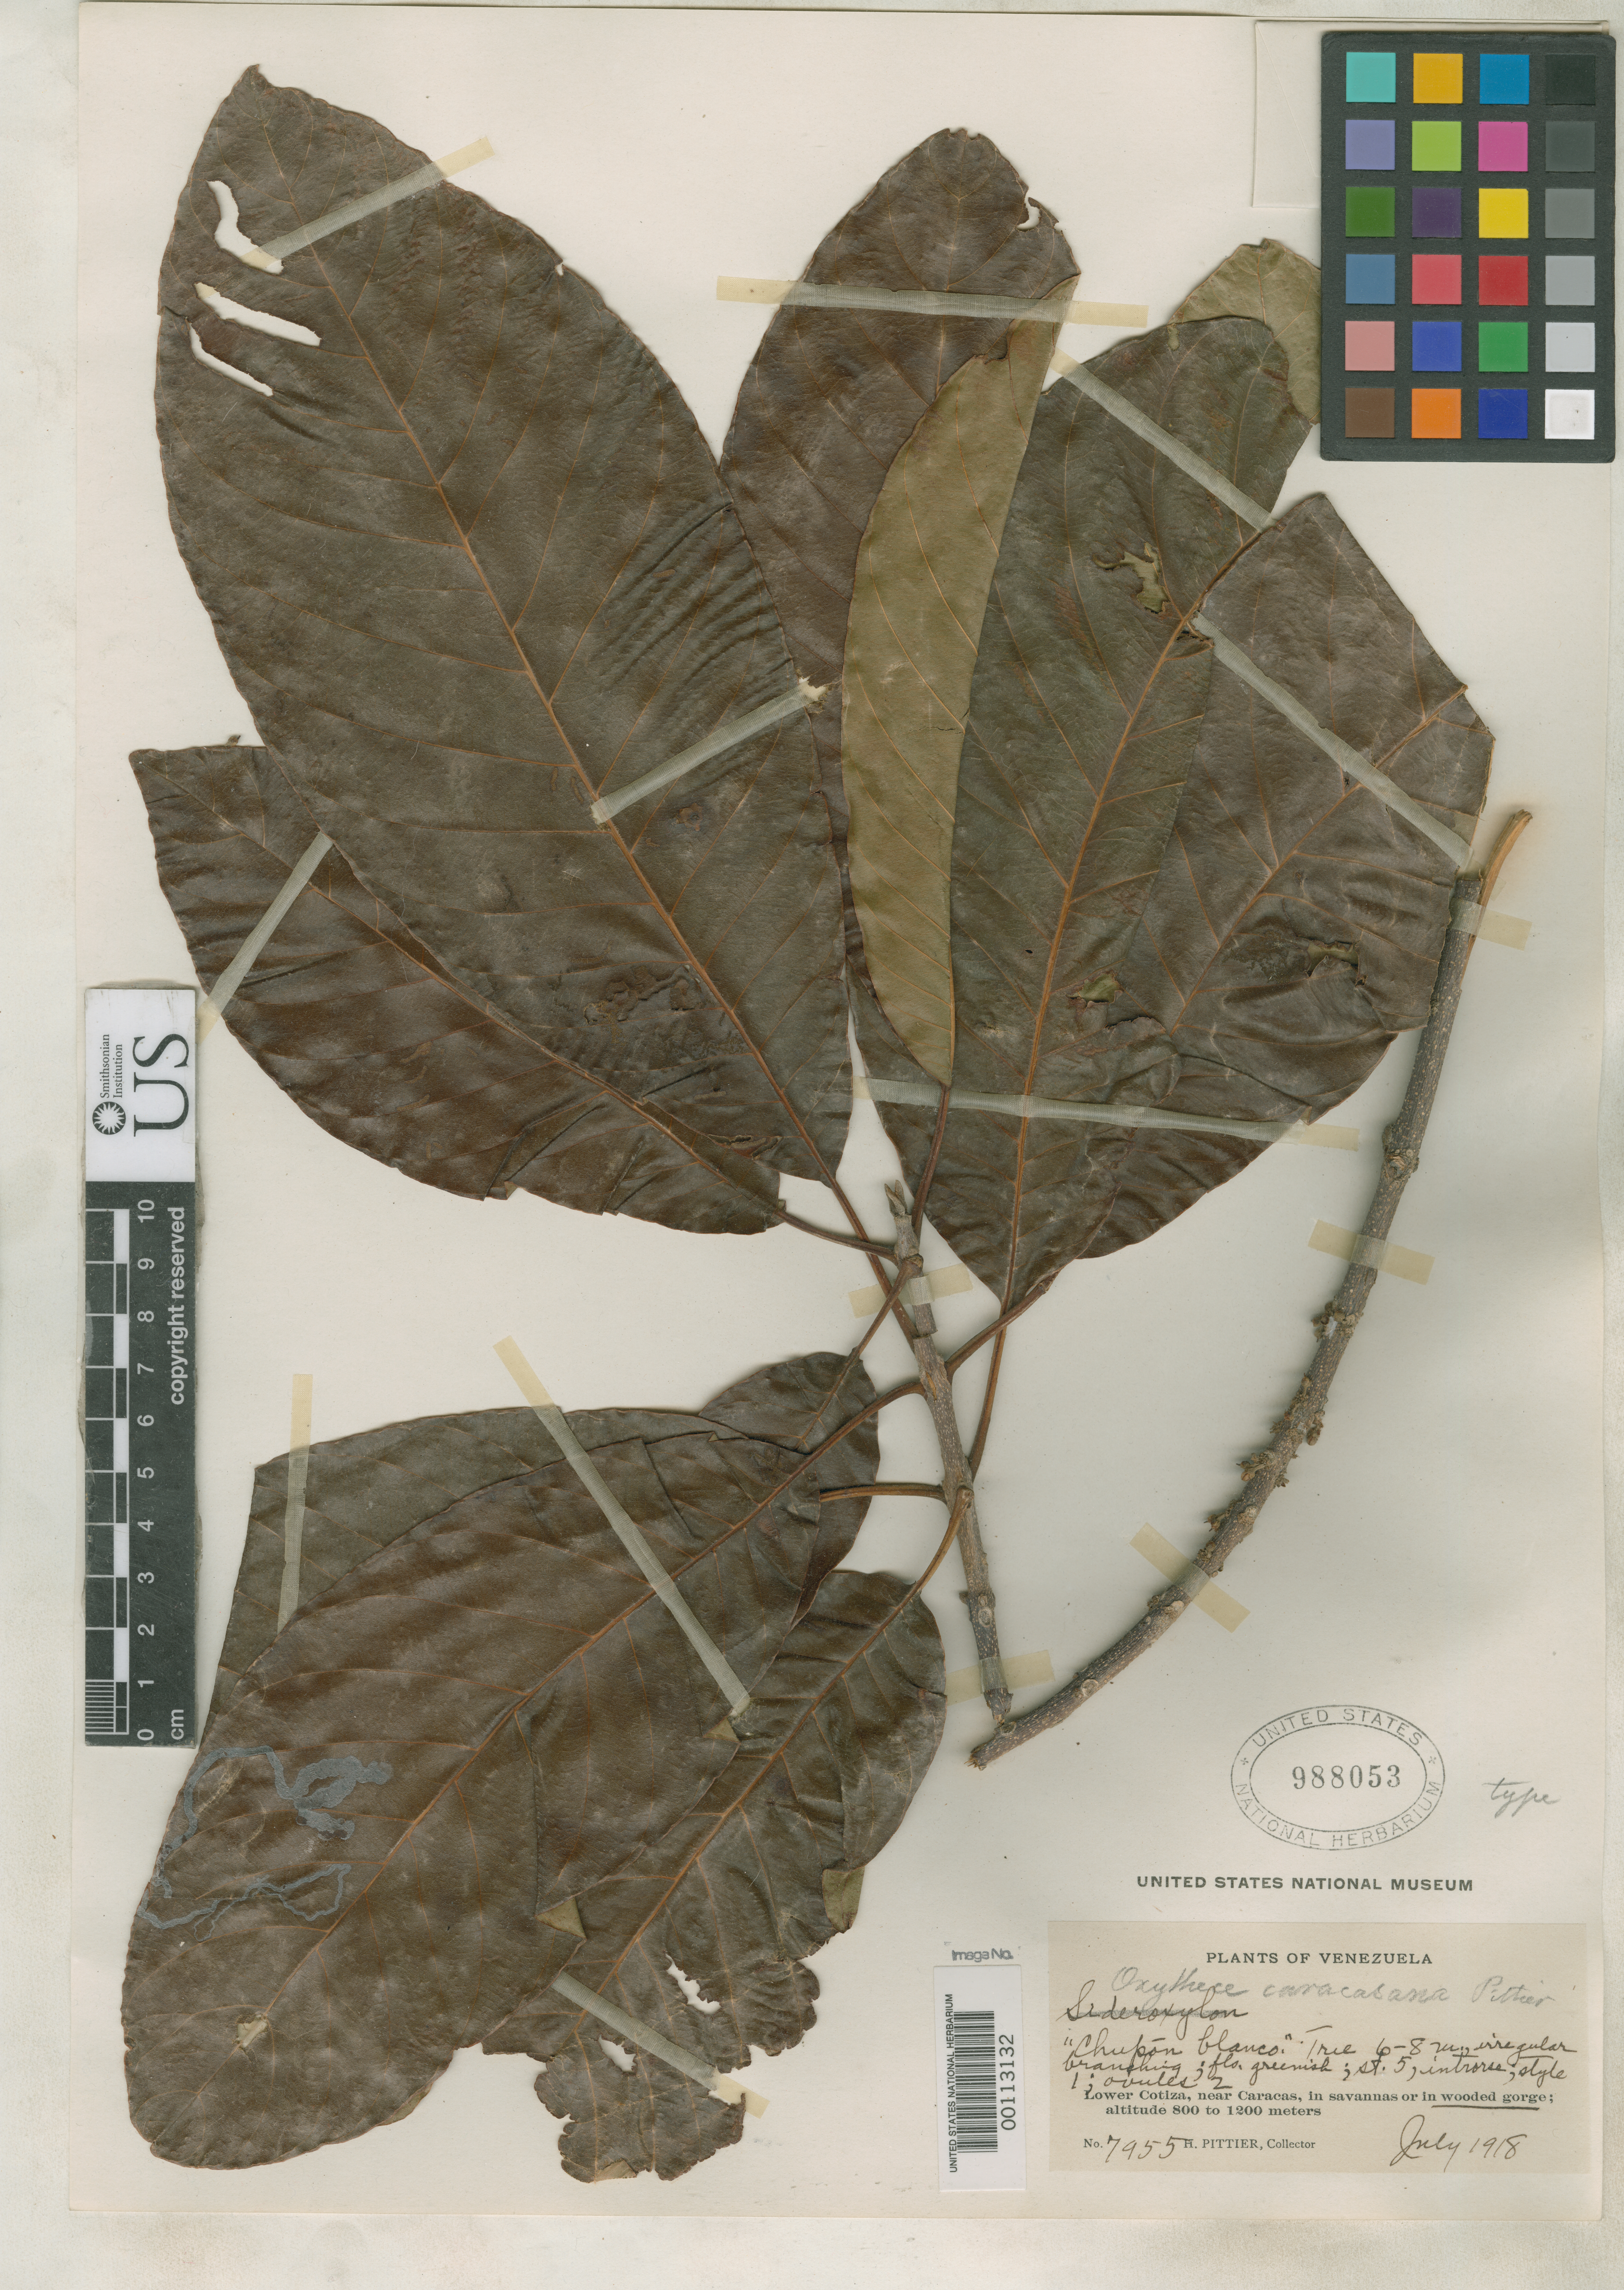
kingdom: Plantae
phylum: Tracheophyta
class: Magnoliopsida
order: Ericales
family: Sapotaceae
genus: Oxythece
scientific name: Oxythece caracasana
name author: Pittier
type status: Holotype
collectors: H. F. Pittier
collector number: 7955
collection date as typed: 28 Jul 1918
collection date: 1918-07-28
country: Venezuela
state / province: Distrito Federal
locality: Caracas.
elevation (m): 900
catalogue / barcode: US 988053